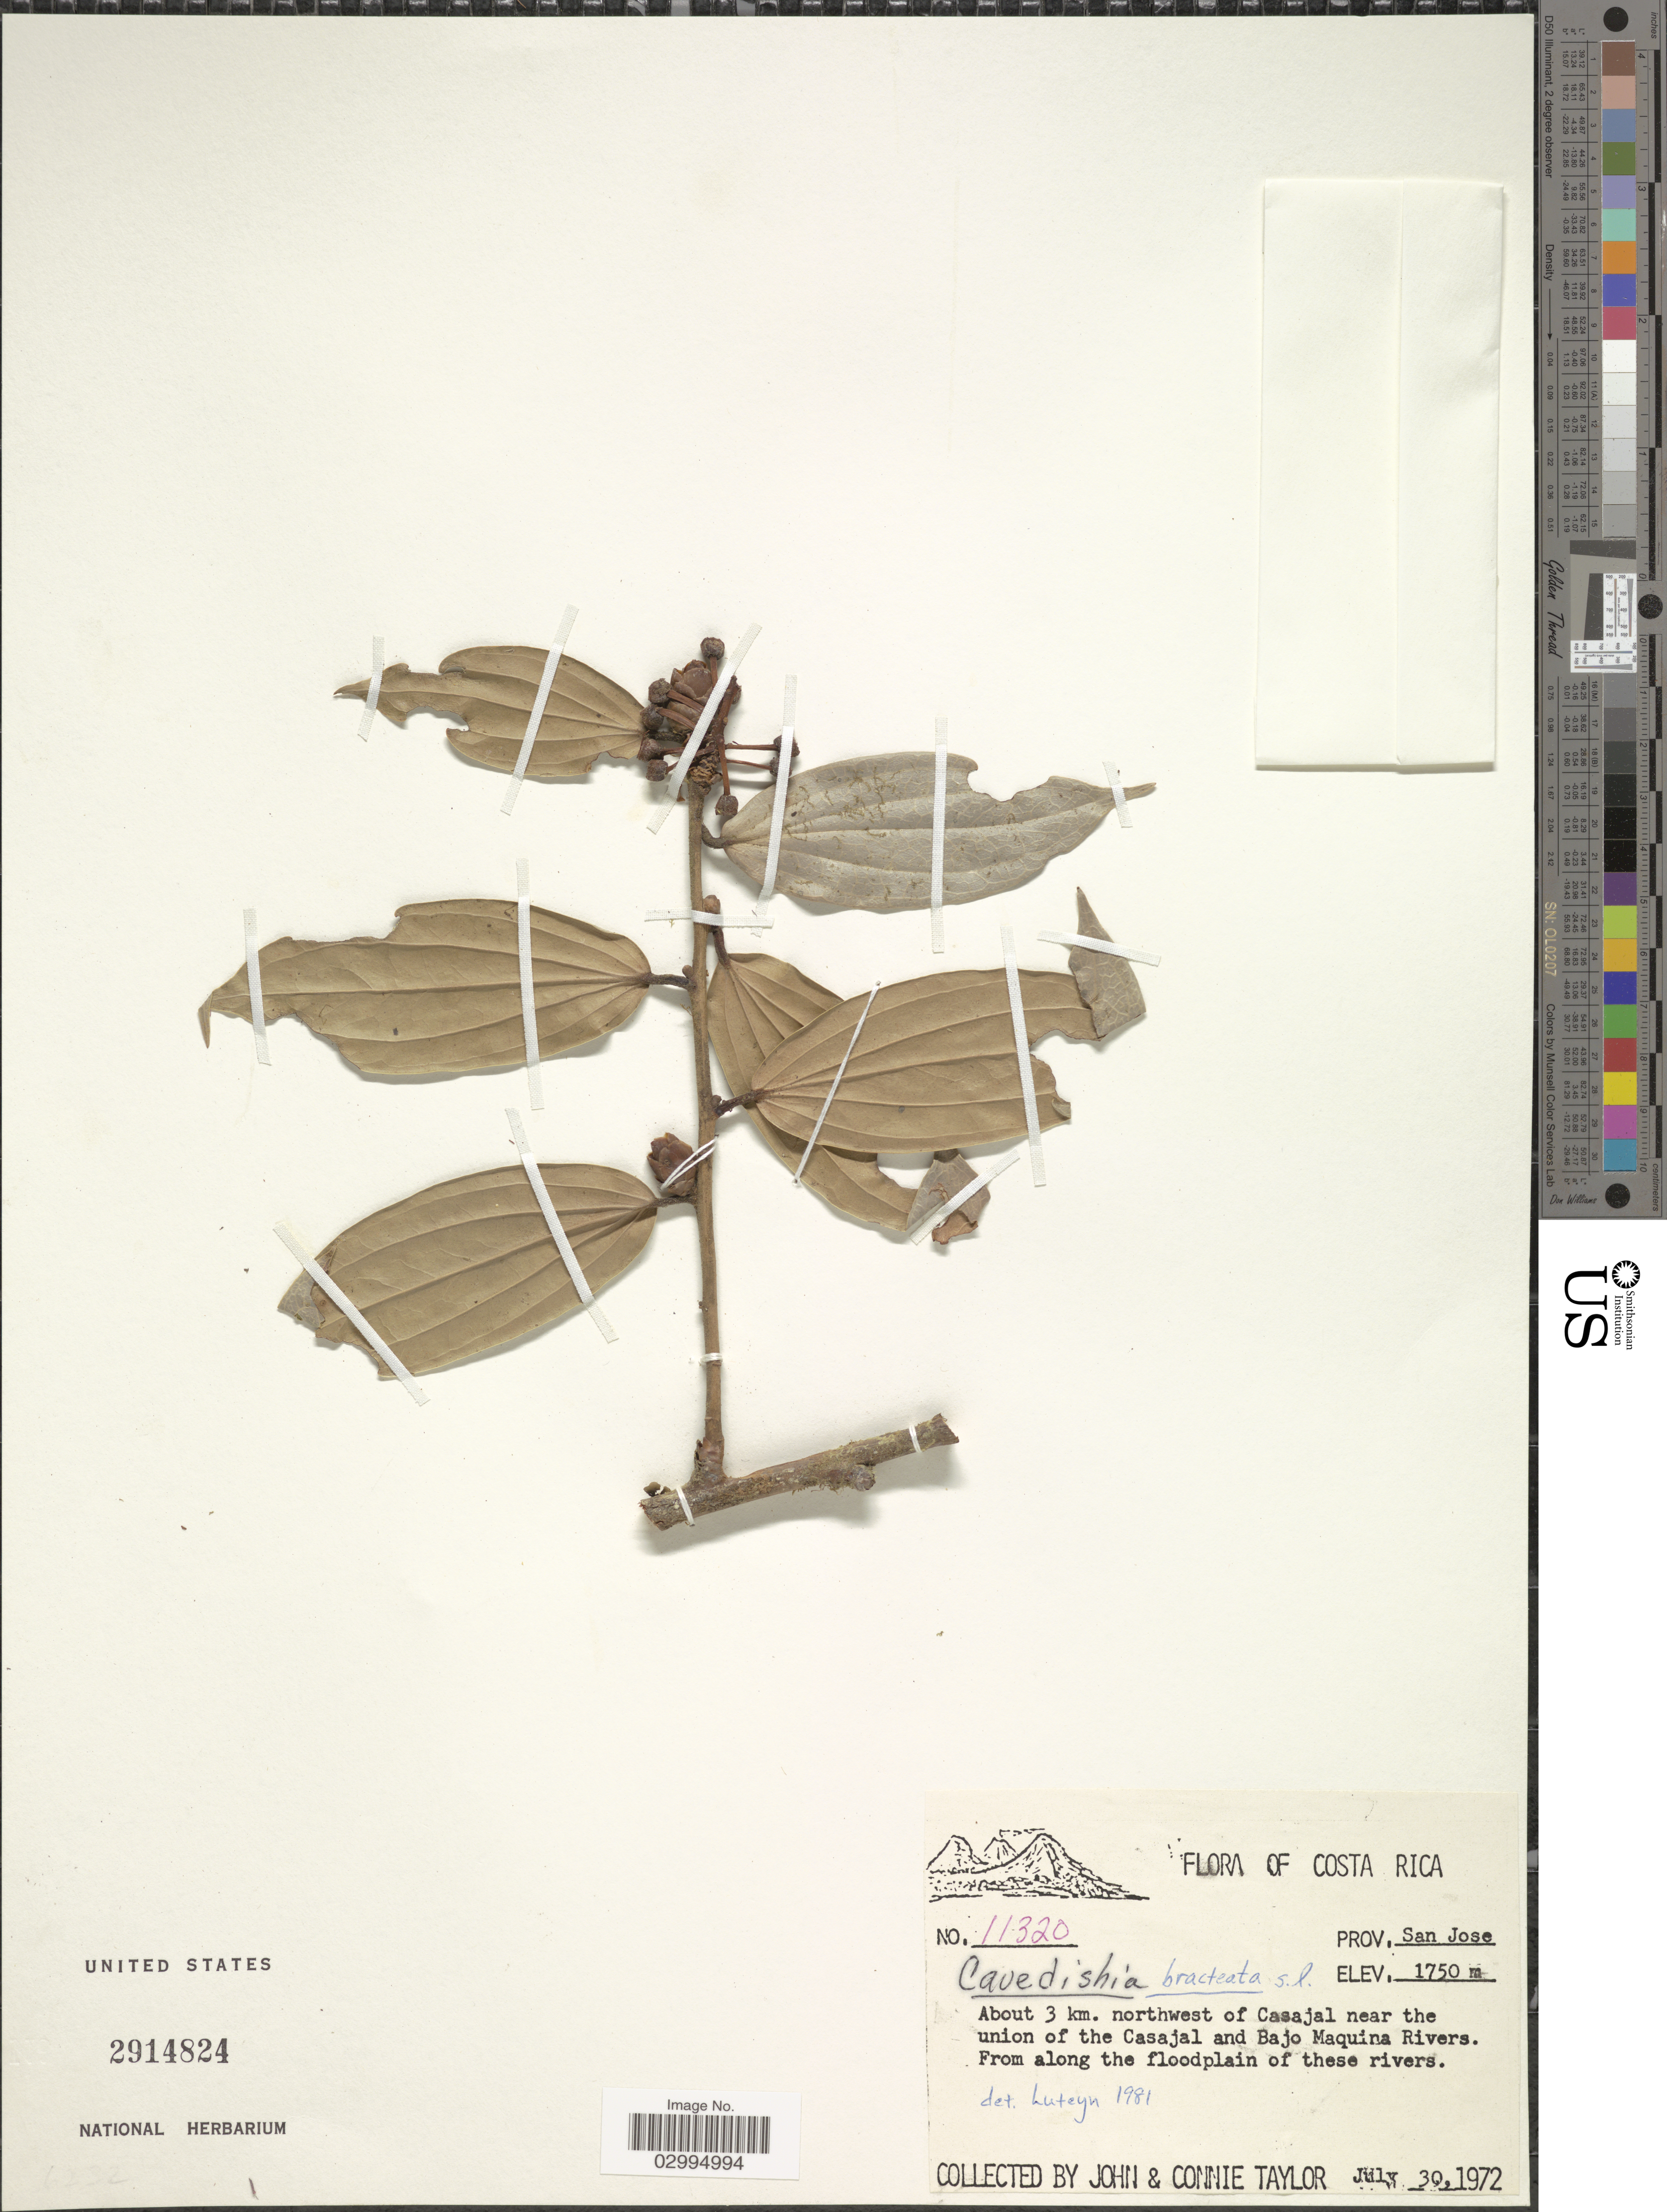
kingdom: Plantae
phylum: Tracheophyta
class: Magnoliopsida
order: Ericales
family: Ericaceae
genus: Cavendishia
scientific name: Cavendishia bracteata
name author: (Ruiz & Pav. ex J. St.-Hil.) Hoerold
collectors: J. Taylor & C. Taylor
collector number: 11320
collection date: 1972-07-30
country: Costa Rica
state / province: San José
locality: About 3 km. northwest of Casajal near the union of the Casajal and Bajo Maquina Rivers. From along the floodplain of these rivers.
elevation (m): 1750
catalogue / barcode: US 2914824